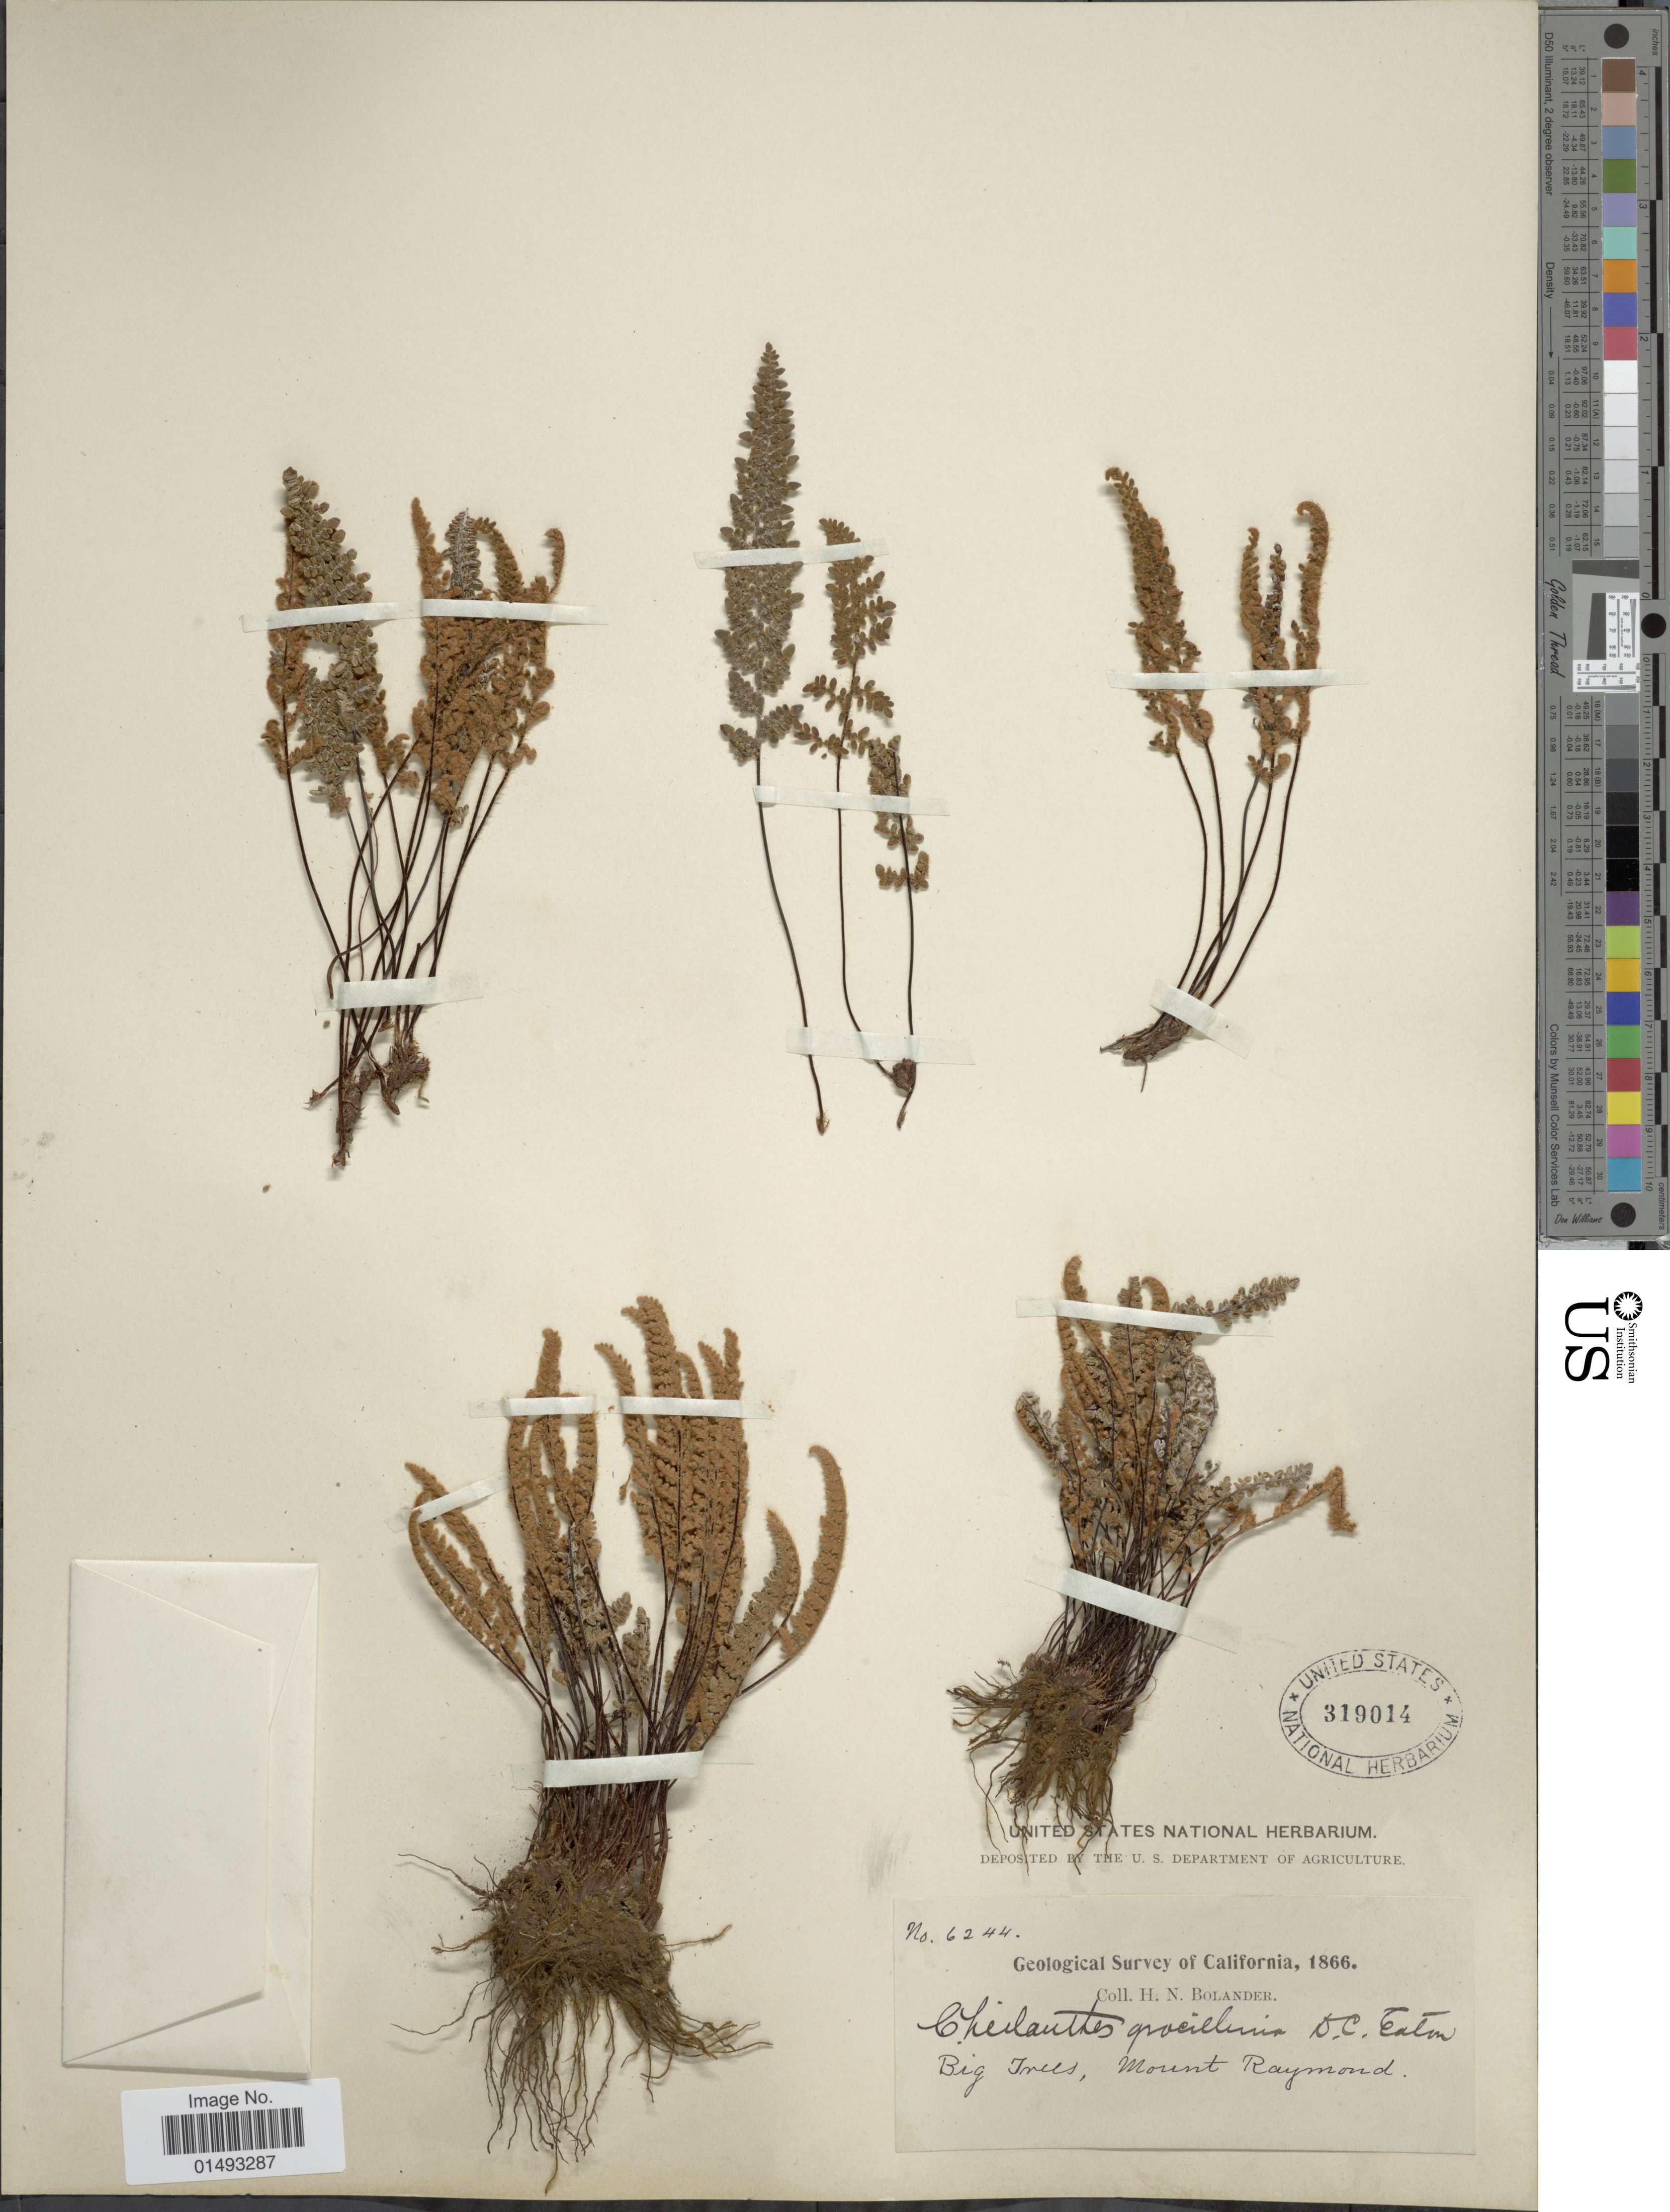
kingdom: Plantae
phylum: Tracheophyta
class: Polypodiopsida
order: Polypodiales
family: Pteridaceae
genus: Myriopteris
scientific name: Myriopteris gracillima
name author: (D.C. Eaton) J. Sm.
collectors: H. Bolander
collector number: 6244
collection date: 1866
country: United States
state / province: California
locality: Big Irees, Mount Raymond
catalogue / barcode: US 319014